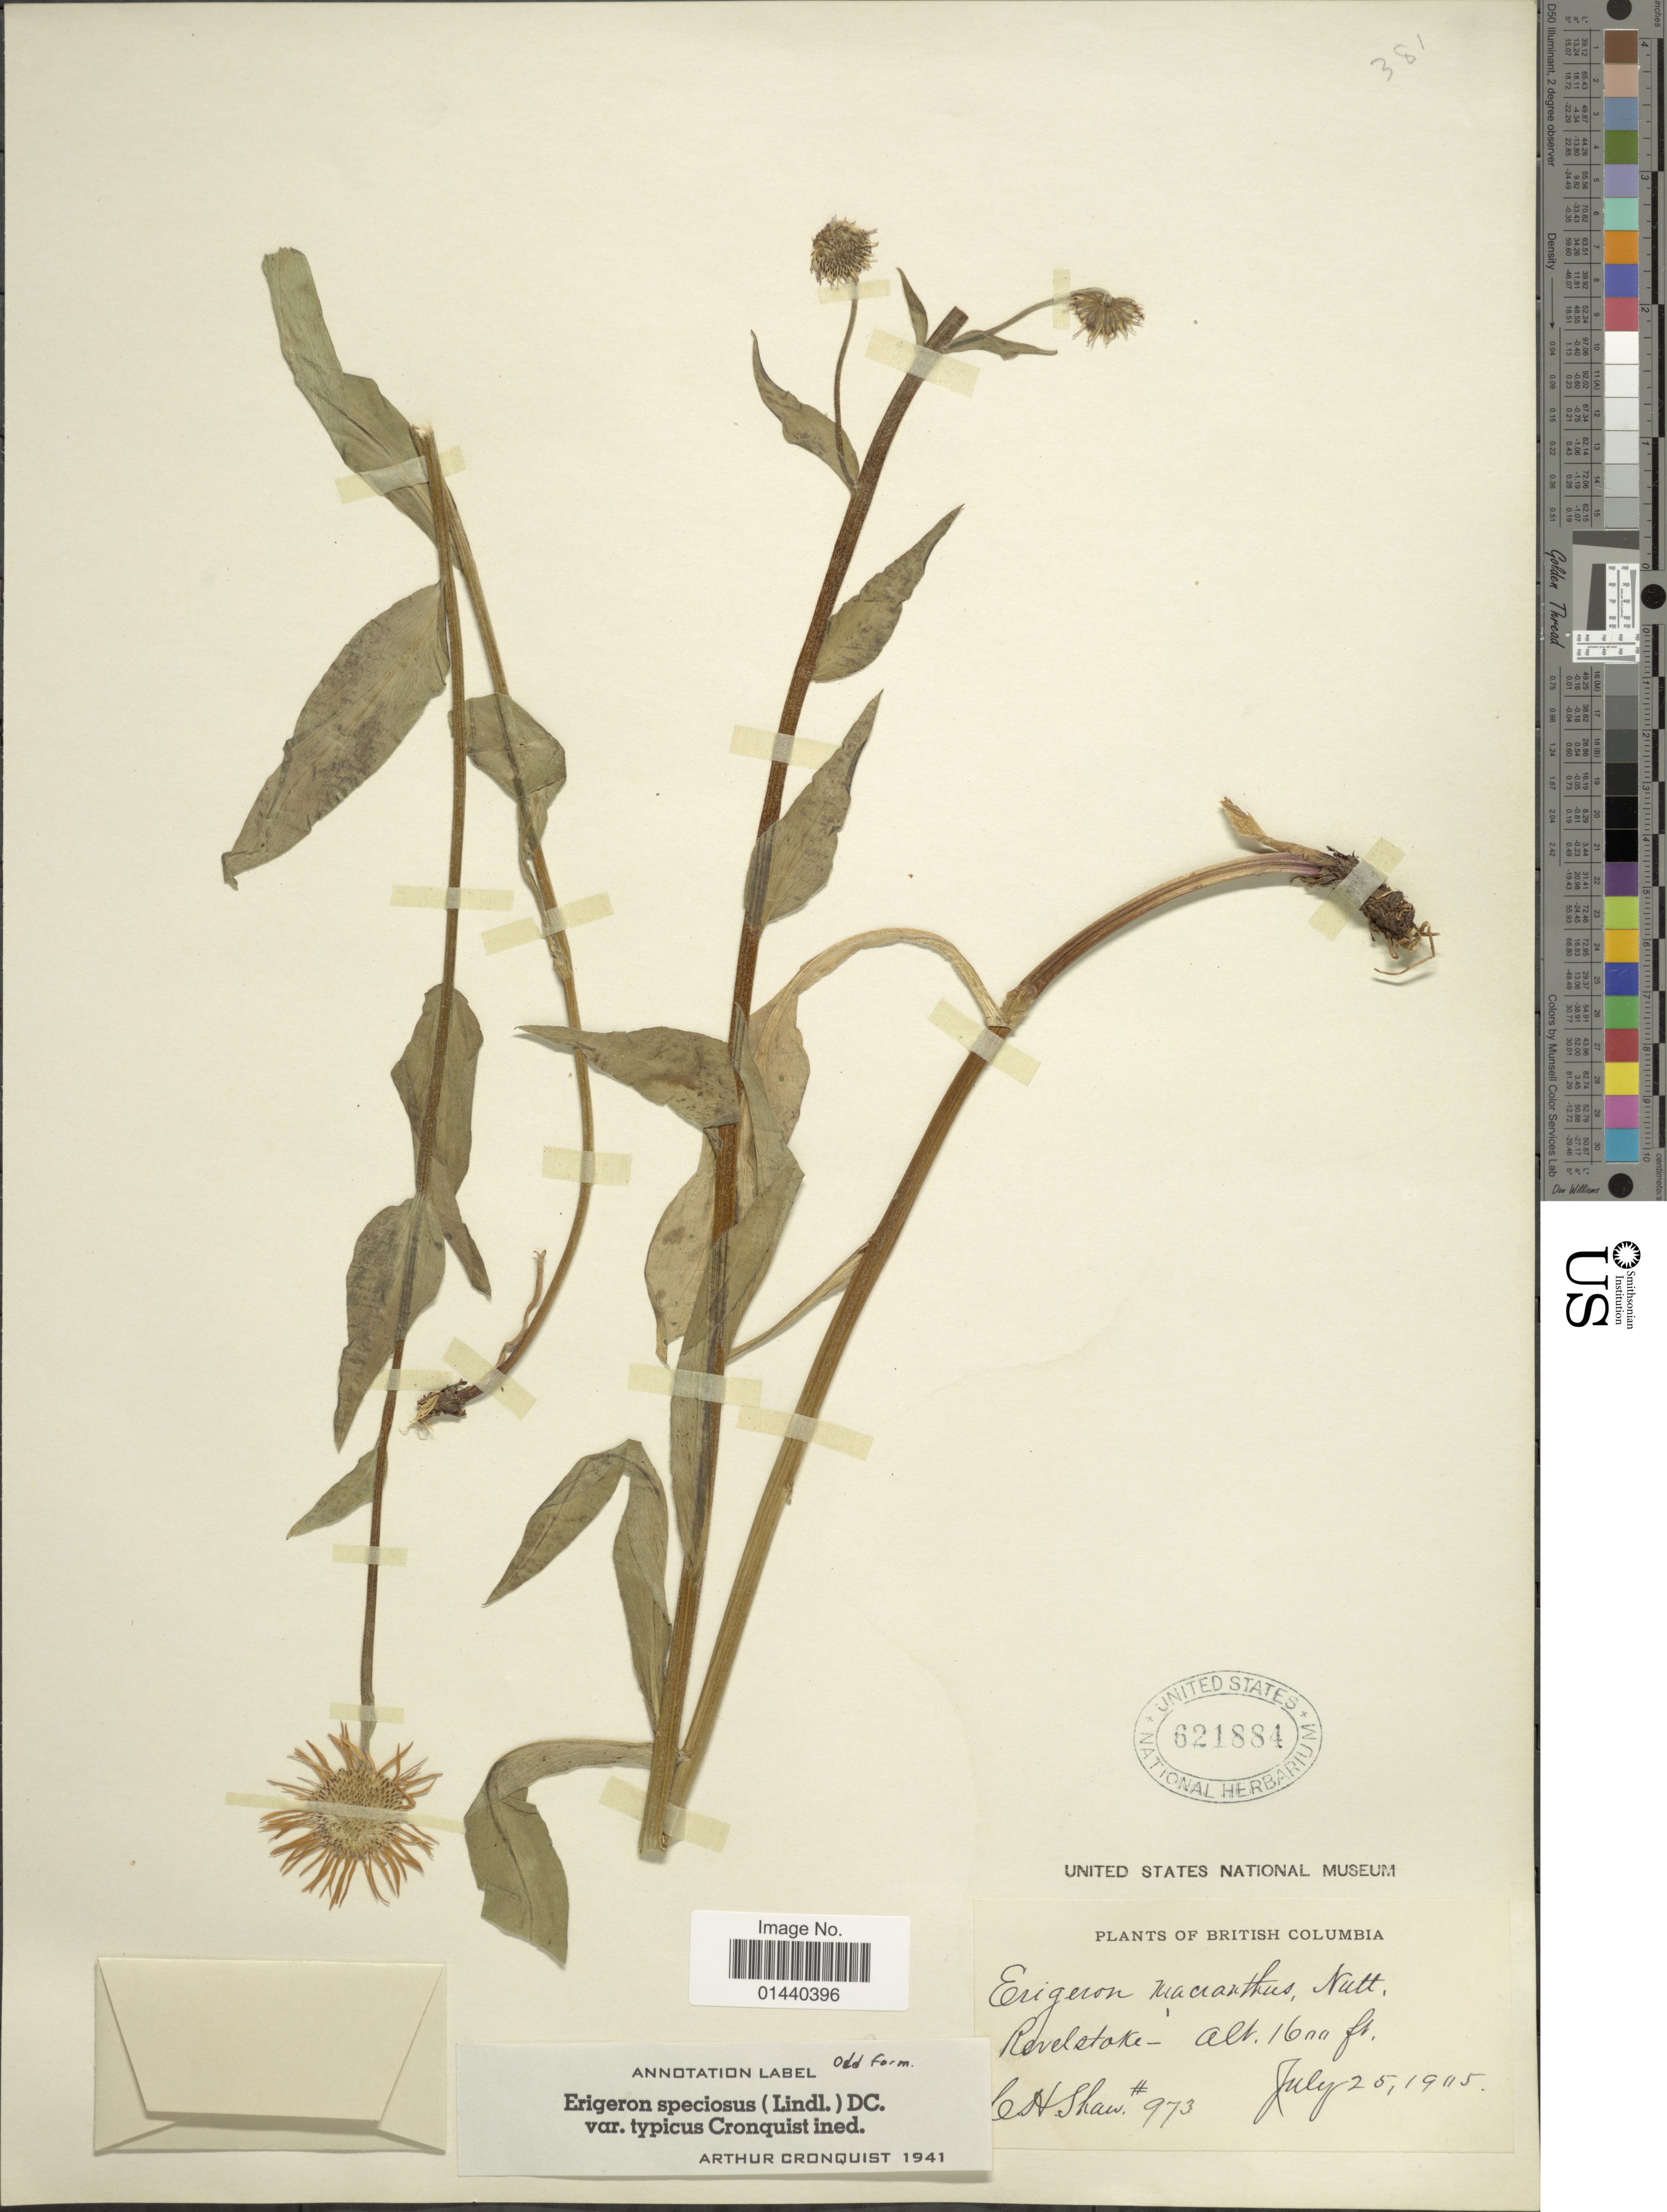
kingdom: Plantae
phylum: Tracheophyta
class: Magnoliopsida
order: Asterales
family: Asteraceae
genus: Erigeron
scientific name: Erigeron speciosus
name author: (Lindl.) DC.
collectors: C. H. Shaw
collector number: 973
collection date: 1905-07-25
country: Canada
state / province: British Columbia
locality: Revelstoke.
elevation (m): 488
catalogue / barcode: US 621884